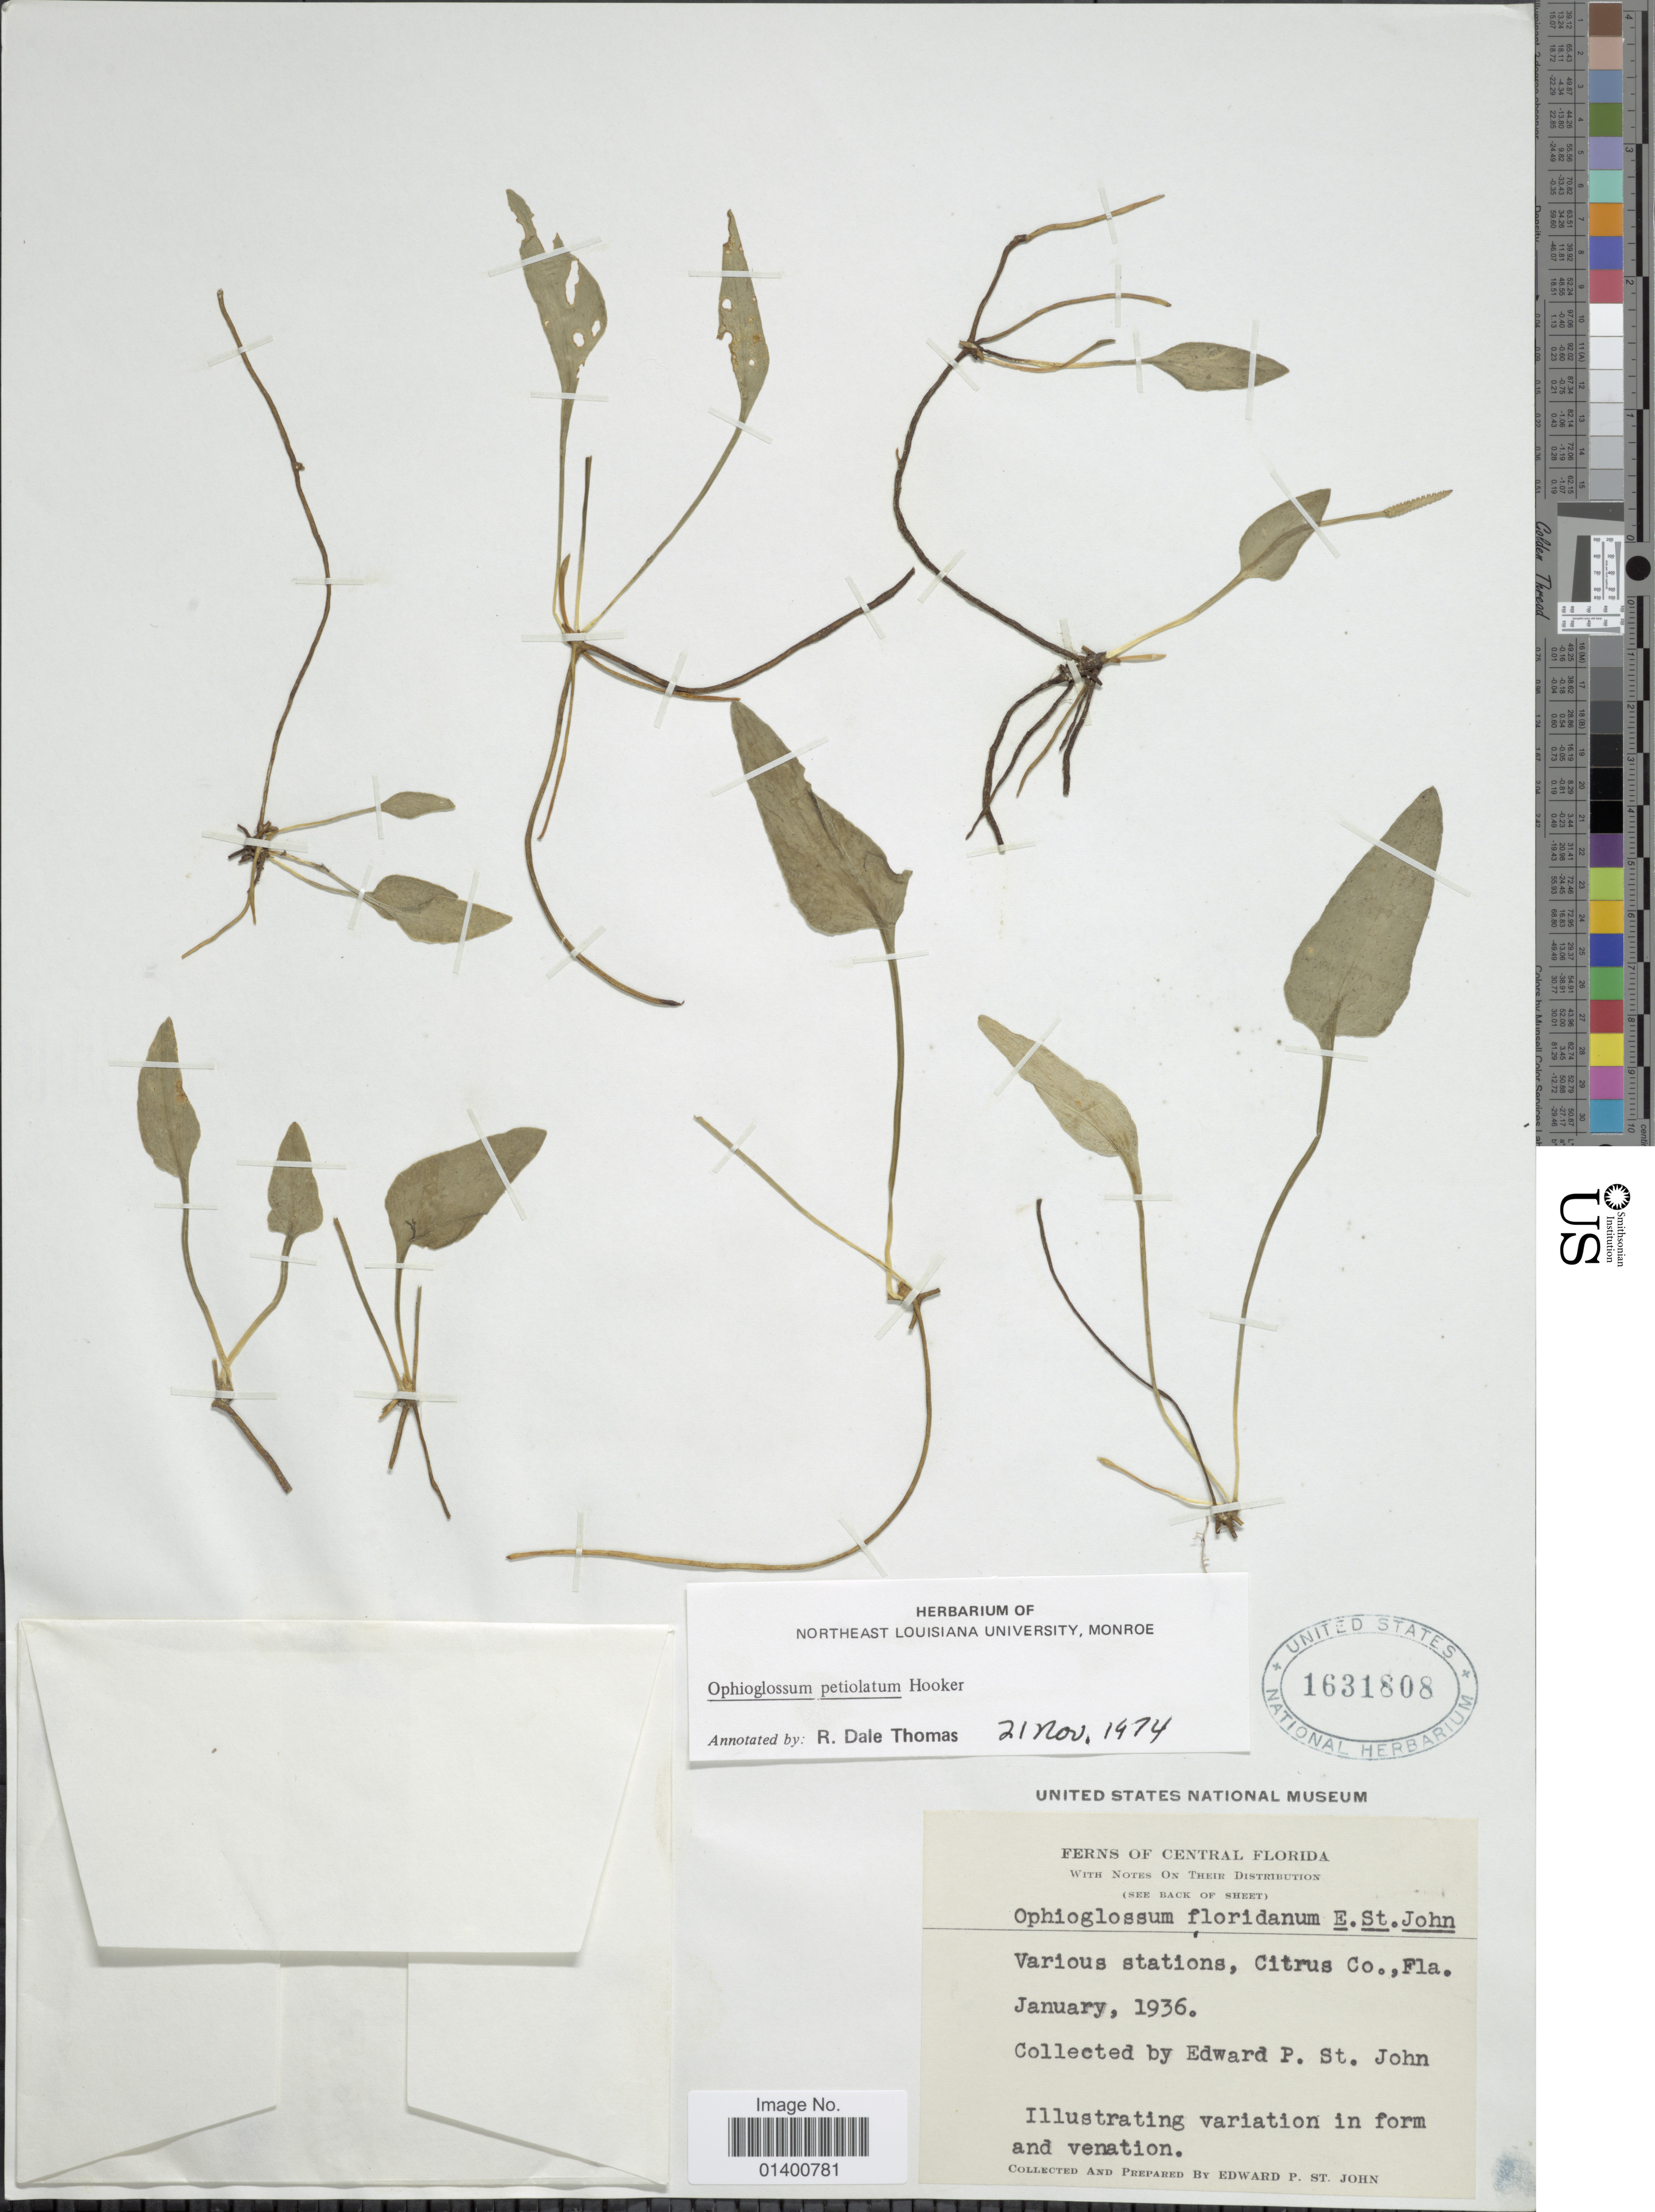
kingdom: Plantae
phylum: Tracheophyta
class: Polypodiopsida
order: Ophioglossales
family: Ophioglossaceae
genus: Ophioglossum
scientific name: Ophioglossum petiolatum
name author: Hook.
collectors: E. P. St. John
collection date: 1936-01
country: United States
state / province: Florida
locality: Central Florida, Various stations, Citrus Co.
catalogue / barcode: US 1631808